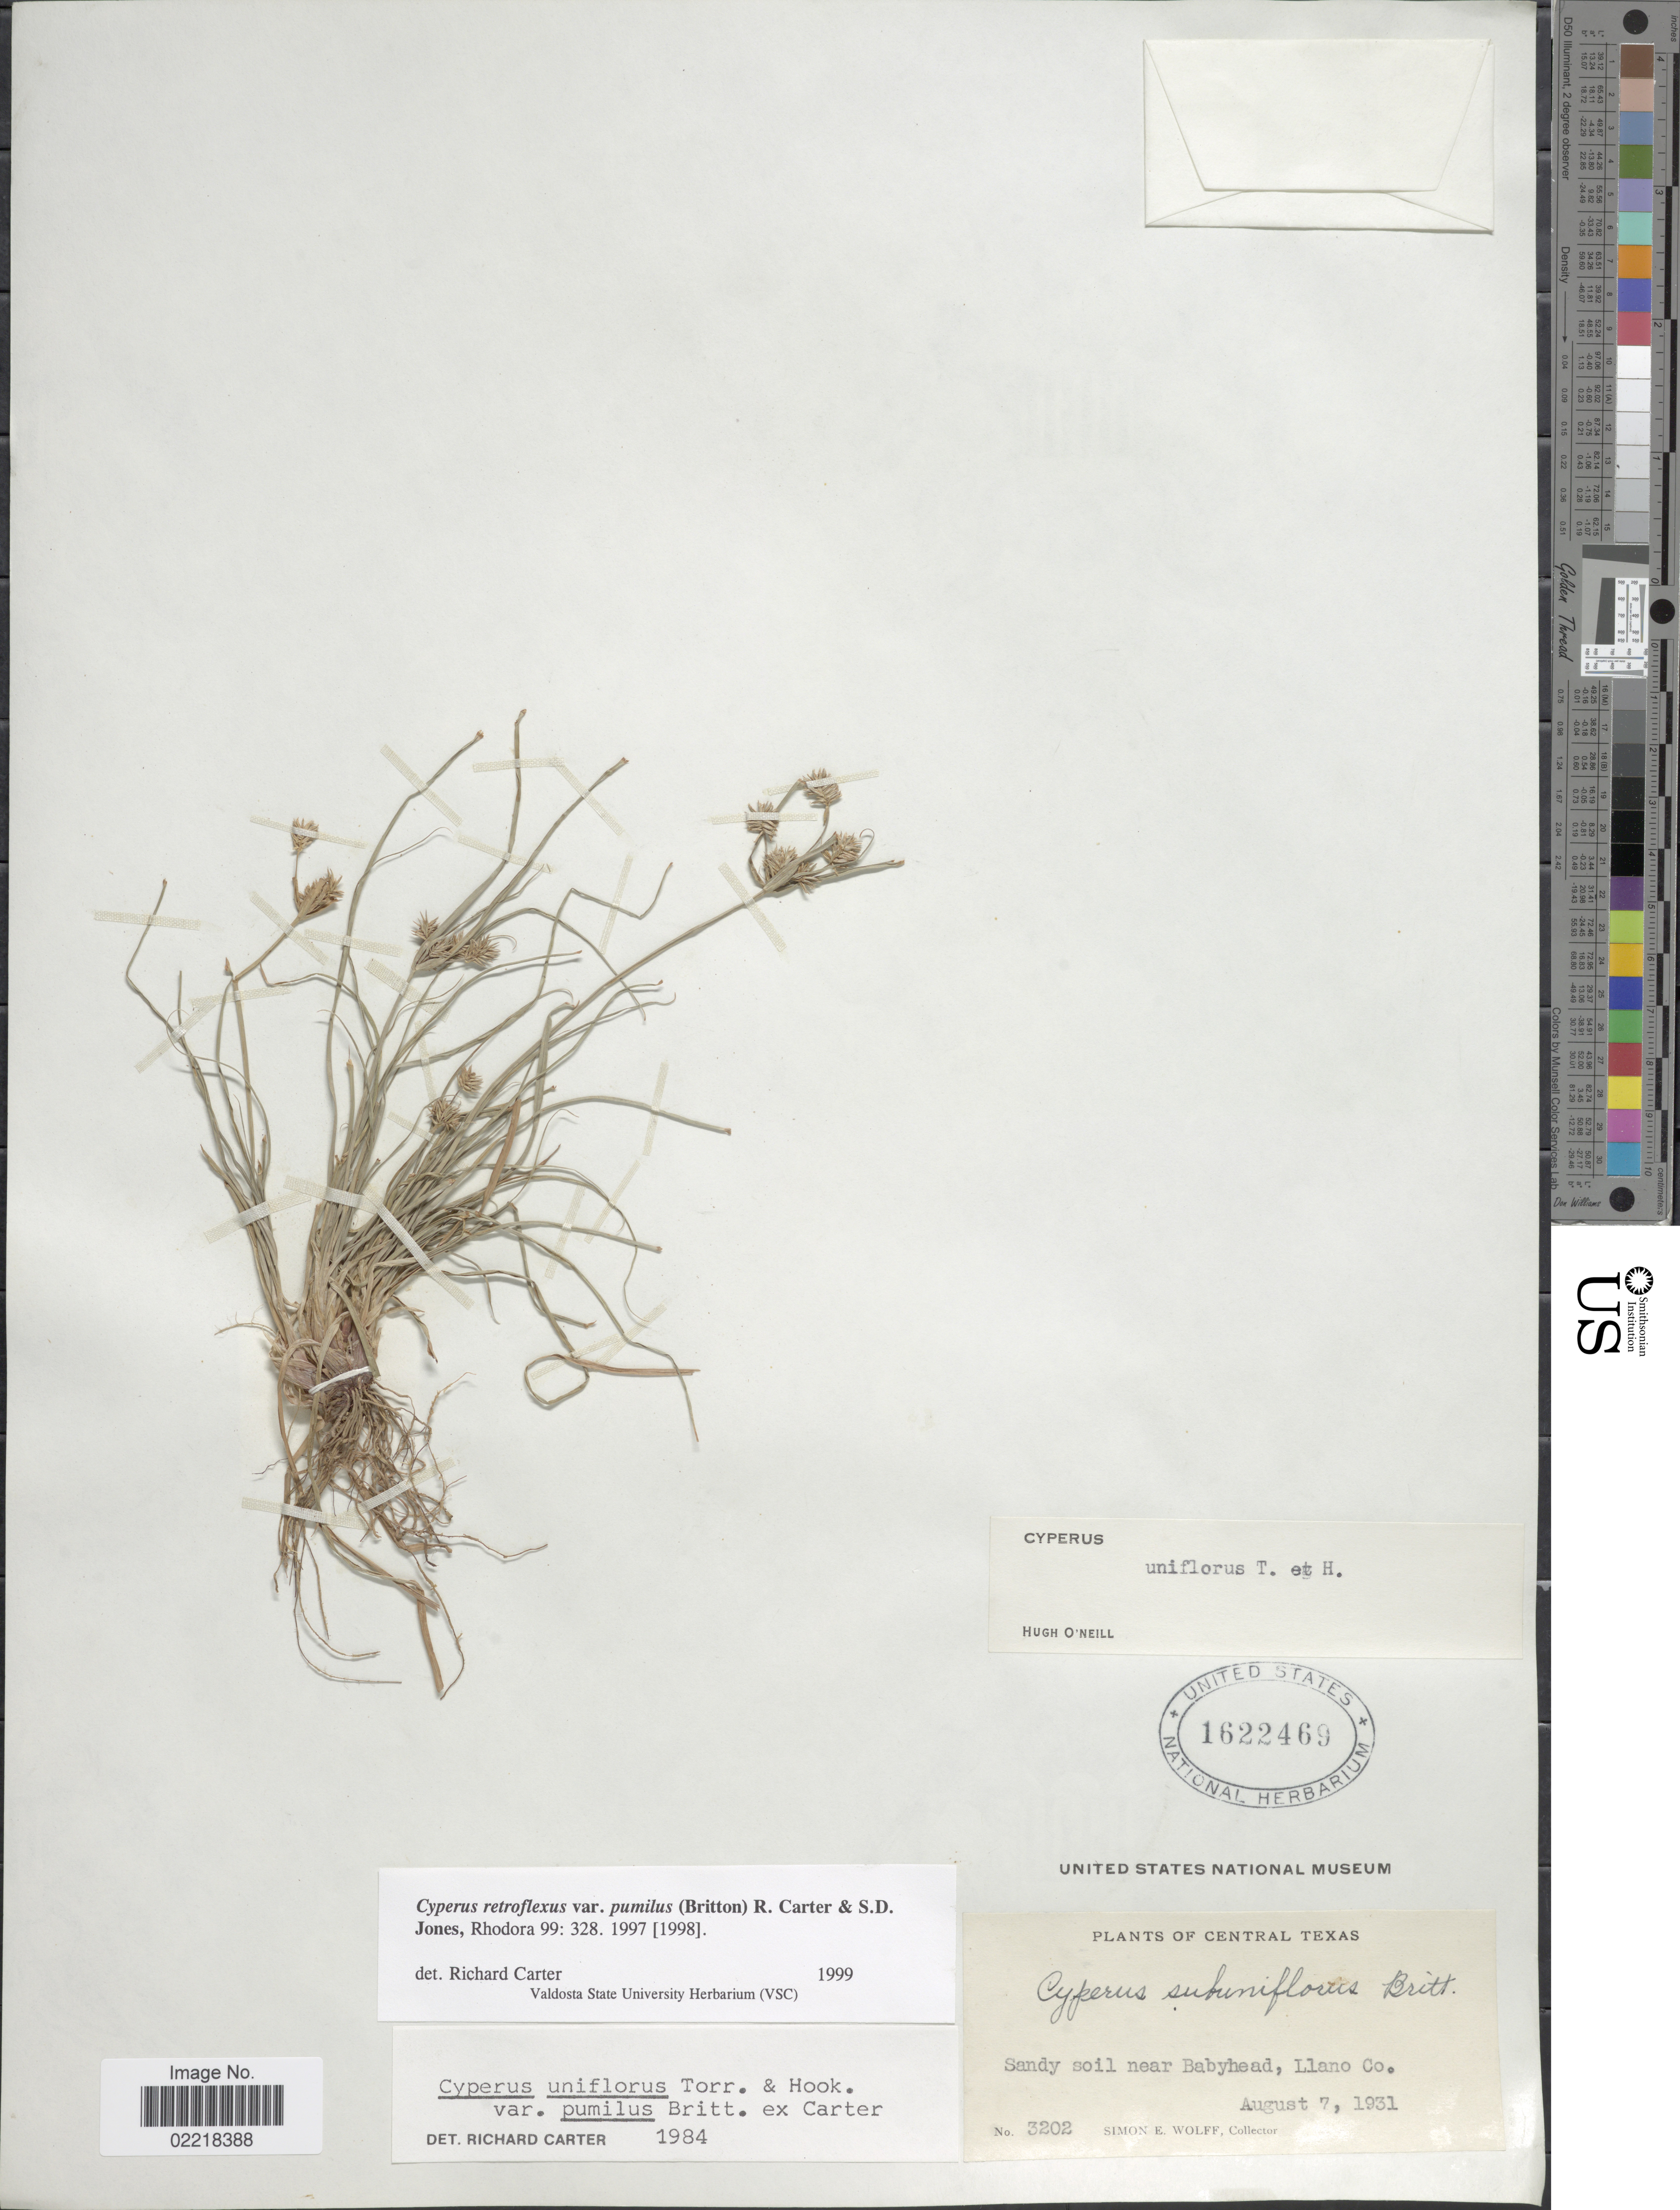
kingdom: Plantae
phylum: Tracheophyta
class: Liliopsida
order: Poales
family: Cyperaceae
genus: Cyperus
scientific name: Cyperus retroflexus var. pumilus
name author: (Britton) R. Carter & S.D. Jones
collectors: S. E. Wolff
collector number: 3202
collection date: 1931-08-07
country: United States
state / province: Texas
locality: Central Texas, near Babyhead, Llano Co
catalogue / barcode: US 1622469